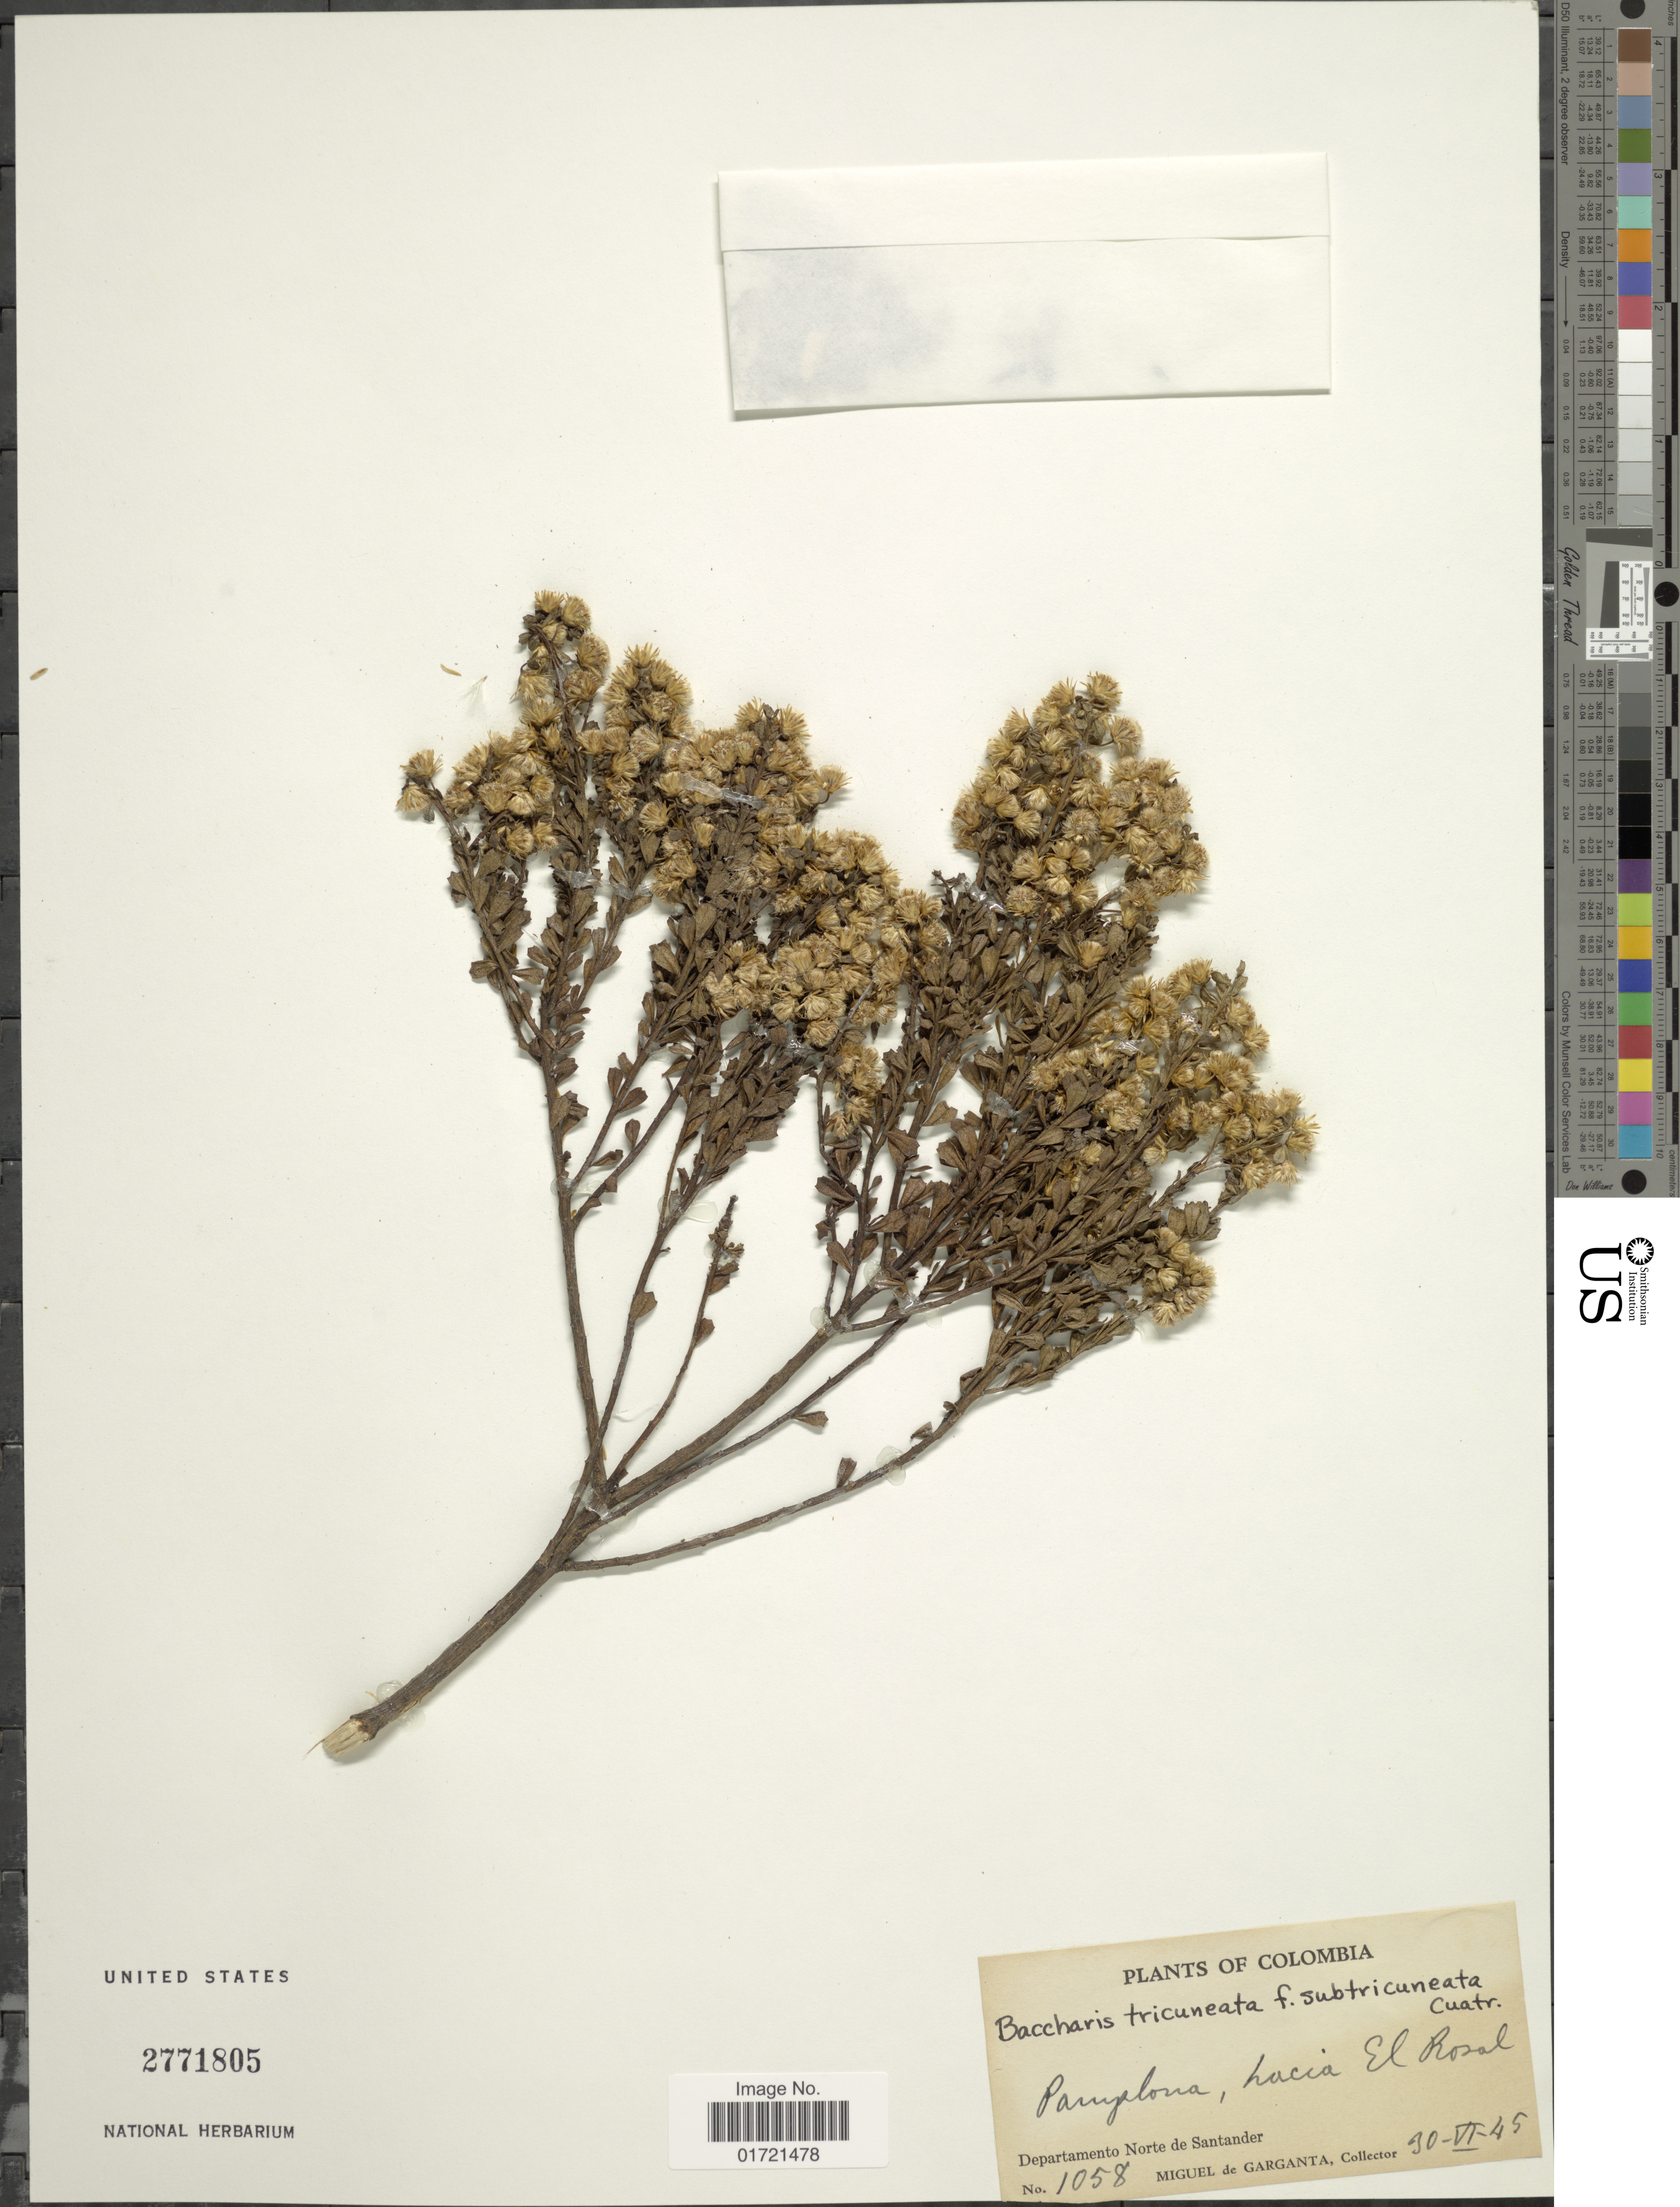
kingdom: Plantae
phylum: Tracheophyta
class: Magnoliopsida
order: Asterales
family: Asteraceae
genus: Baccharis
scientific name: Baccharis tricuneata f. tricuneata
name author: (L. f.) Pers.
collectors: M. Garganta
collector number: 1058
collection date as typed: Transcribed d/m/y: 30/6/45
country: Colombia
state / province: Norte de Santander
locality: Pamplona, hacia El Rosal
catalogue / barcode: US 2771805